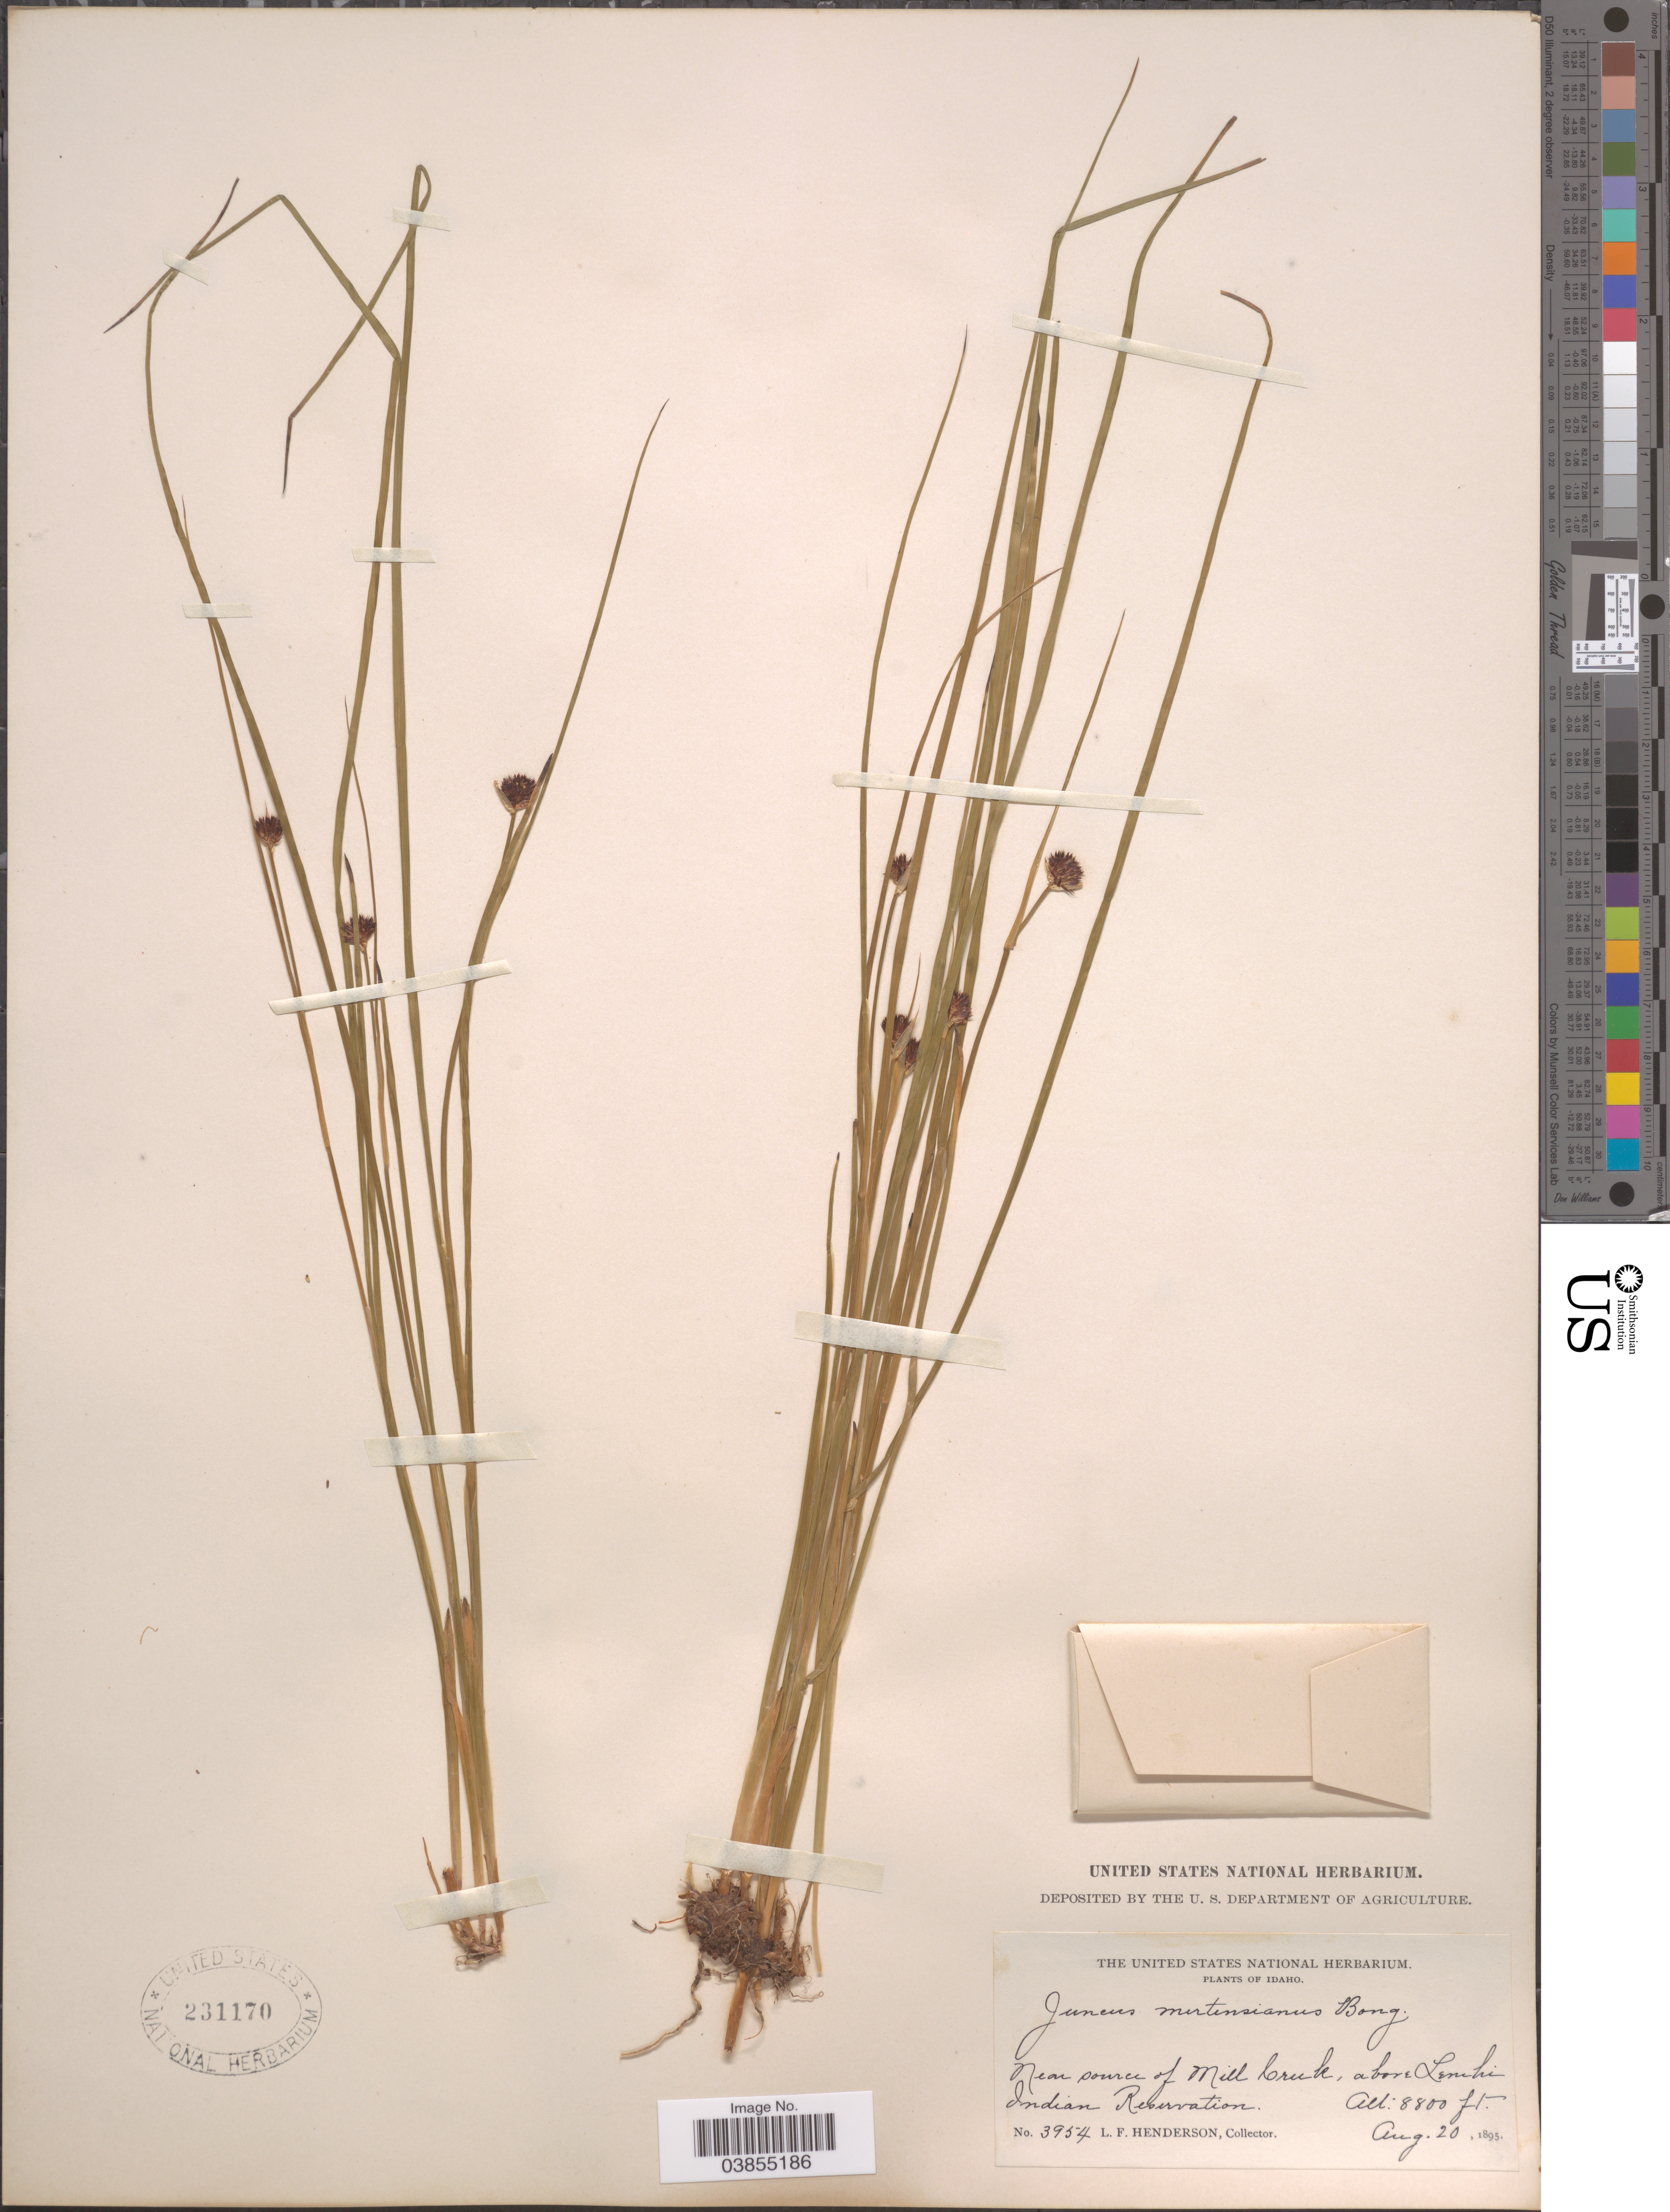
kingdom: Plantae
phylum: Tracheophyta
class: Liliopsida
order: Poales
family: Juncaceae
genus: Juncus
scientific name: Juncus mertensianus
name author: Bong.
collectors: L. Henderson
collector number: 3954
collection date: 1895-08-20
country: United States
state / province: Idaho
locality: Near source of Mill Creek, above Lemhi Indian Reservation.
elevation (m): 2682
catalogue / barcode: US 231170